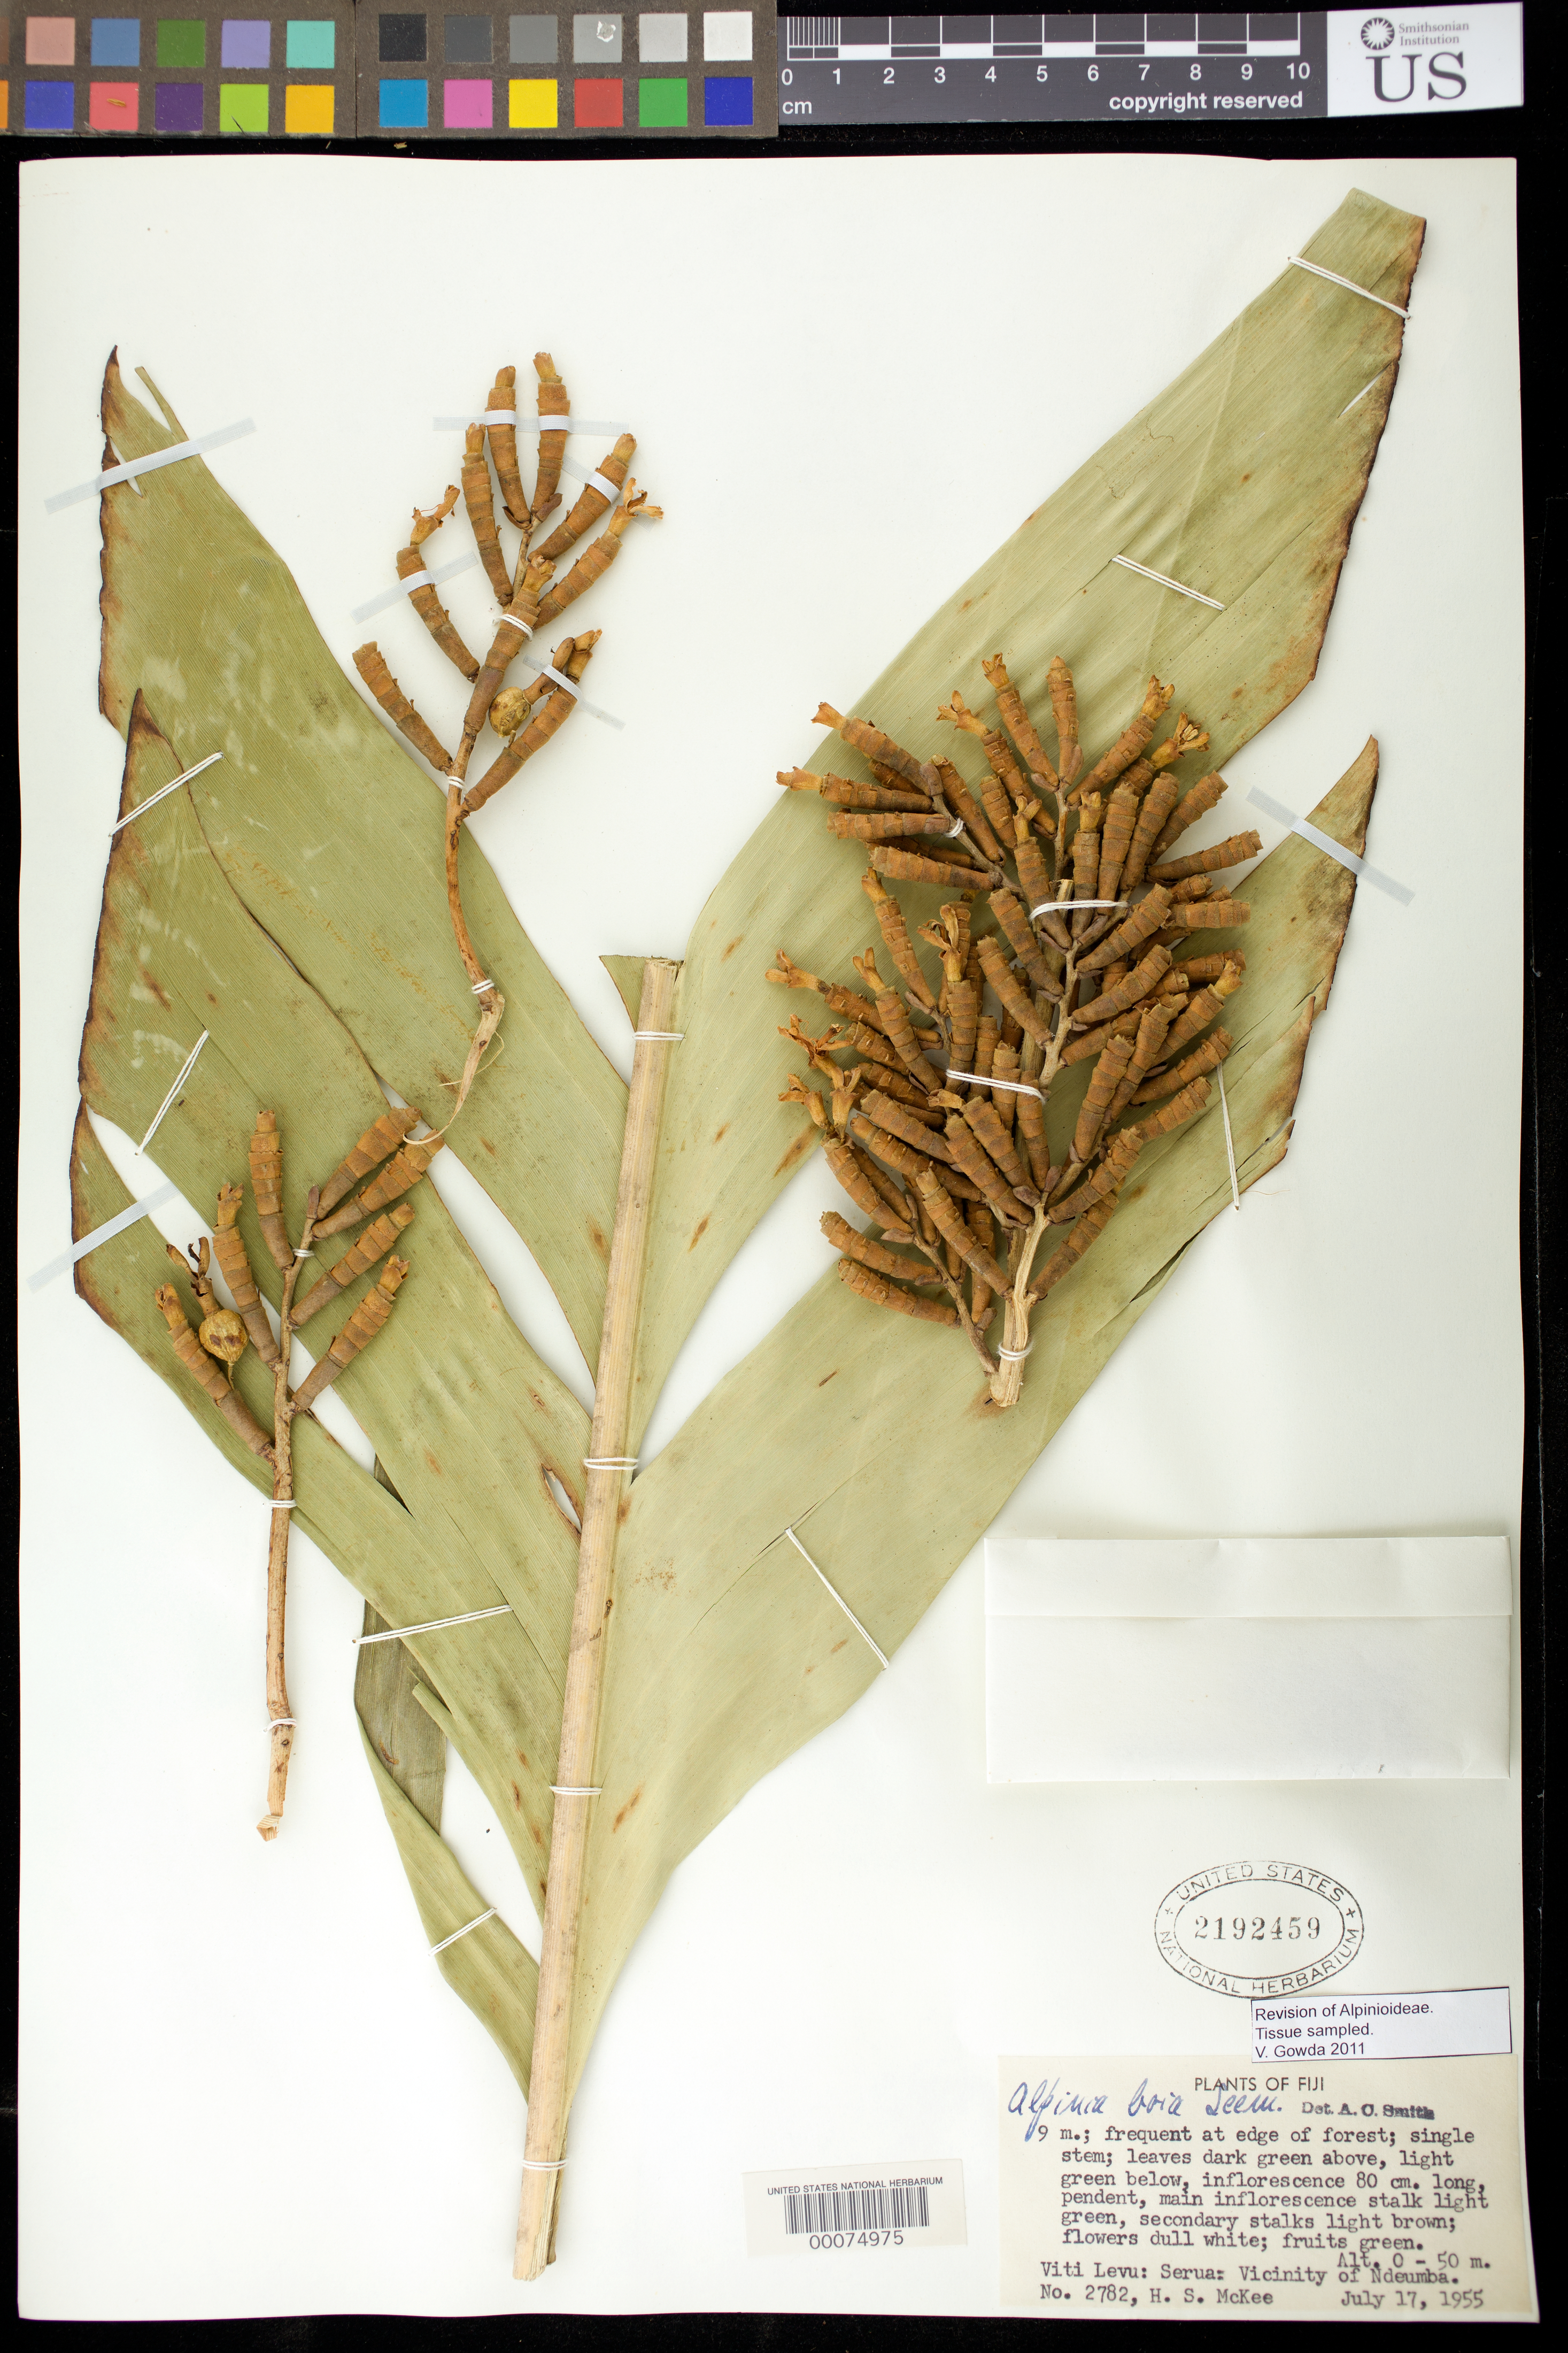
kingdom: Plantae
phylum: Tracheophyta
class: Liliopsida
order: Zingiberales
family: Zingiberaceae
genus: Alpinia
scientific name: Alpinia boia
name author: Seem.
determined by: Smith, A. C.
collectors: H. S. MacKee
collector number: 2782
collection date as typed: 17 Jul 1955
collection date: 1955-07-17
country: Fiji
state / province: Central Division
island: Viti Levu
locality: Serua Prov., vicinity of ndeumba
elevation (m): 0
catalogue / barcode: US 2192459